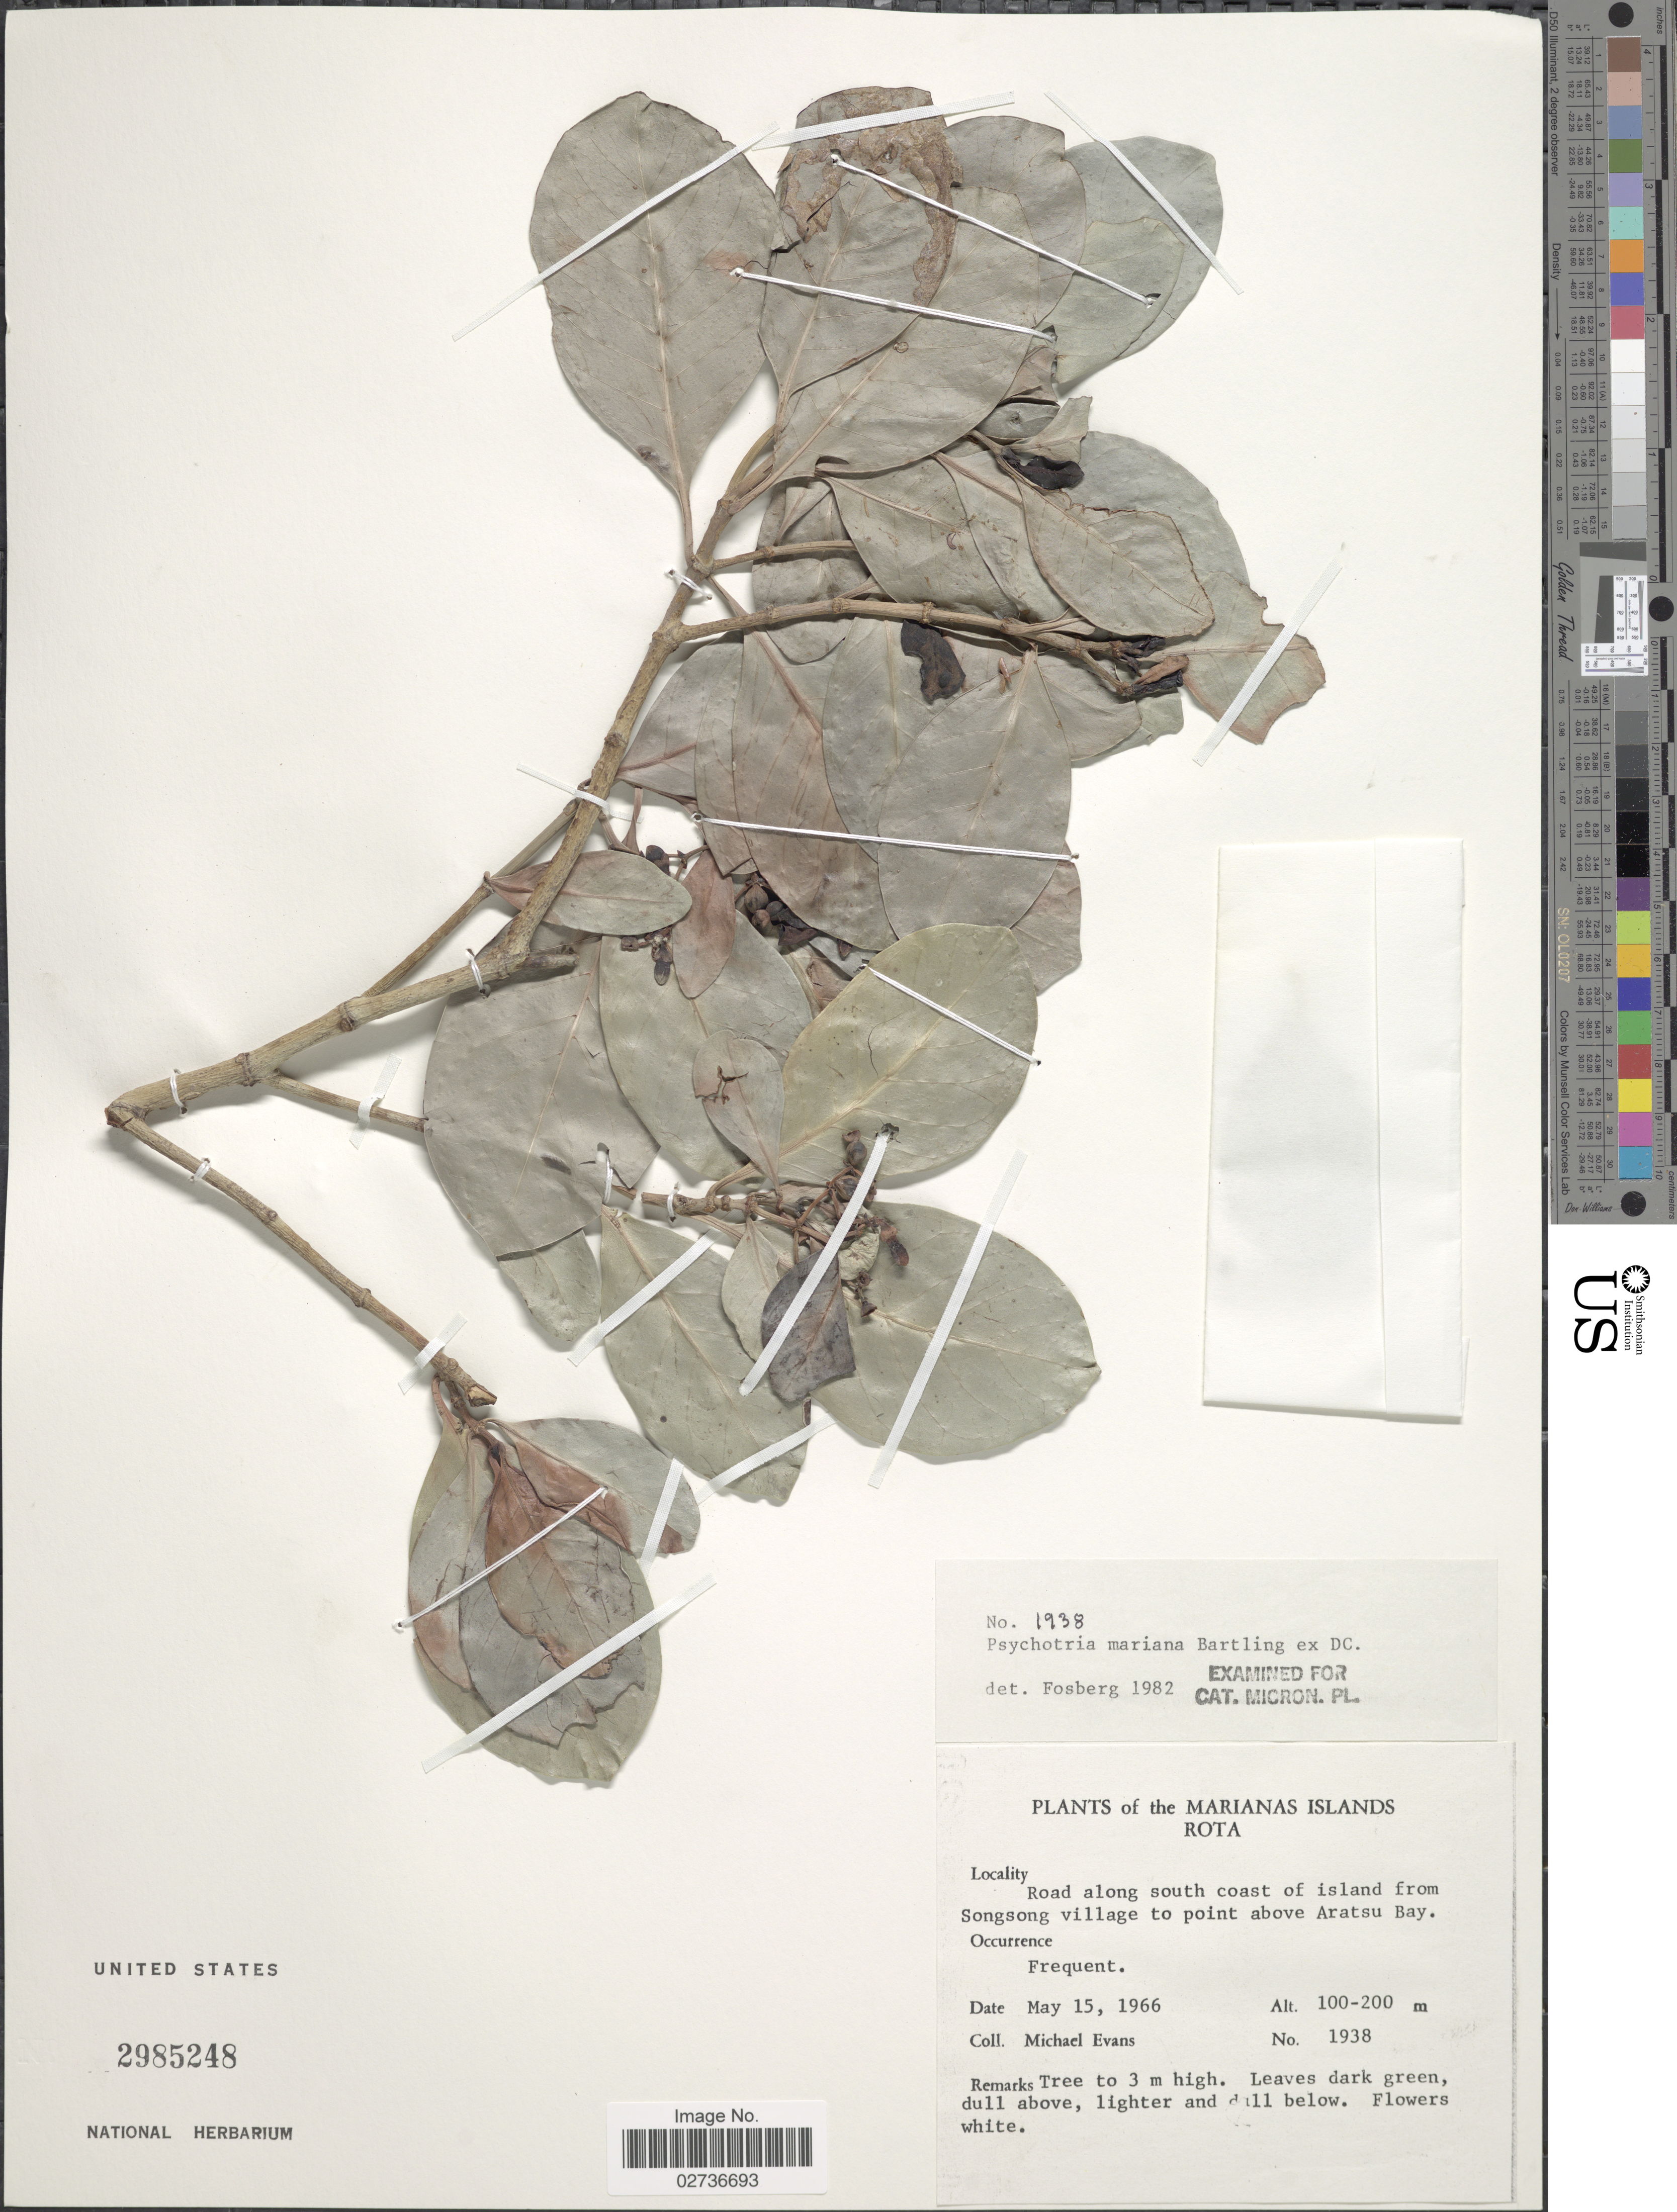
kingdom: Plantae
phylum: Tracheophyta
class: Magnoliopsida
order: Gentianales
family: Rubiaceae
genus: Psychotria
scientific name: Psychotria mariana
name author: Bartl. ex DC.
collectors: M. Evans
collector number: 1938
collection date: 1966-05-15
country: Northern Mariana Islands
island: Rota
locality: Rota, Road along south coast of island from Songsong village to point above Aratsu Bay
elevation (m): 100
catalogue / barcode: US 2985248